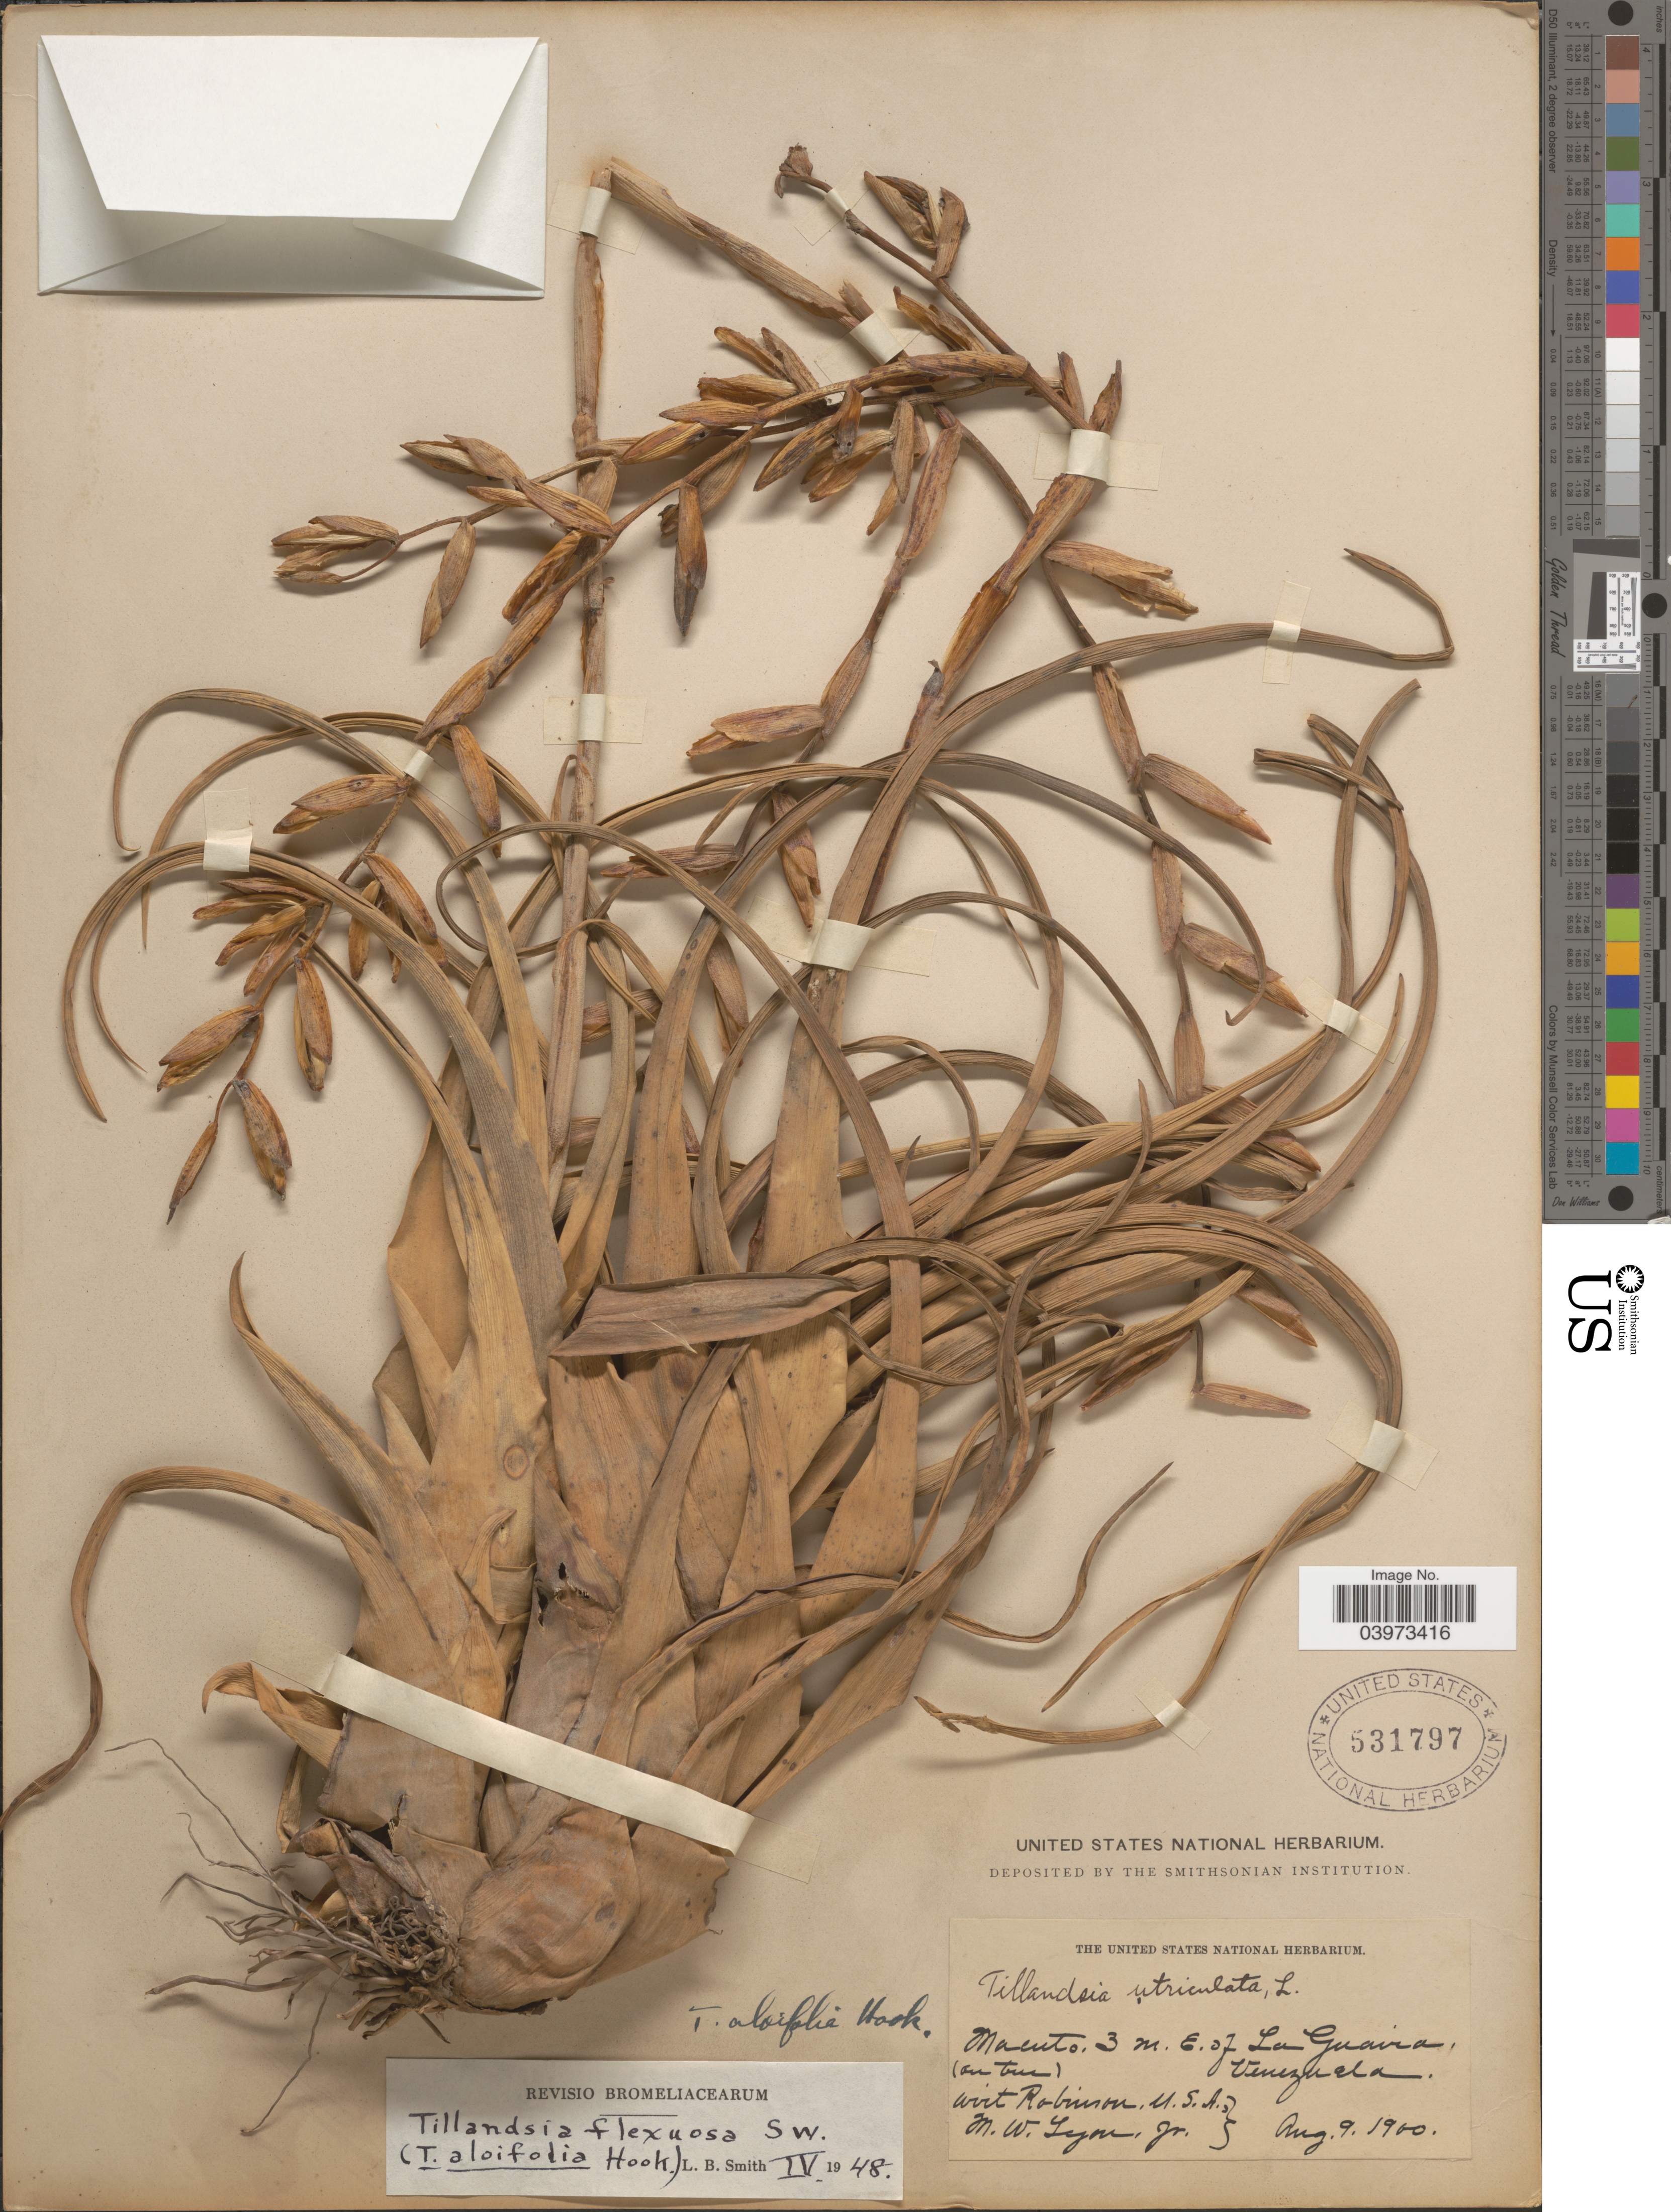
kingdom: Plantae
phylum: Tracheophyta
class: Liliopsida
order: Poales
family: Bromeliaceae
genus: Tillandsia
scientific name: Tillandsia flexuosa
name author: Sw.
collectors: W. Robinson & M. Lyon Jr.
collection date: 1900-08-09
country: Venezuela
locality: Maento, 3 m. E. of La Guaira.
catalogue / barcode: US 531797